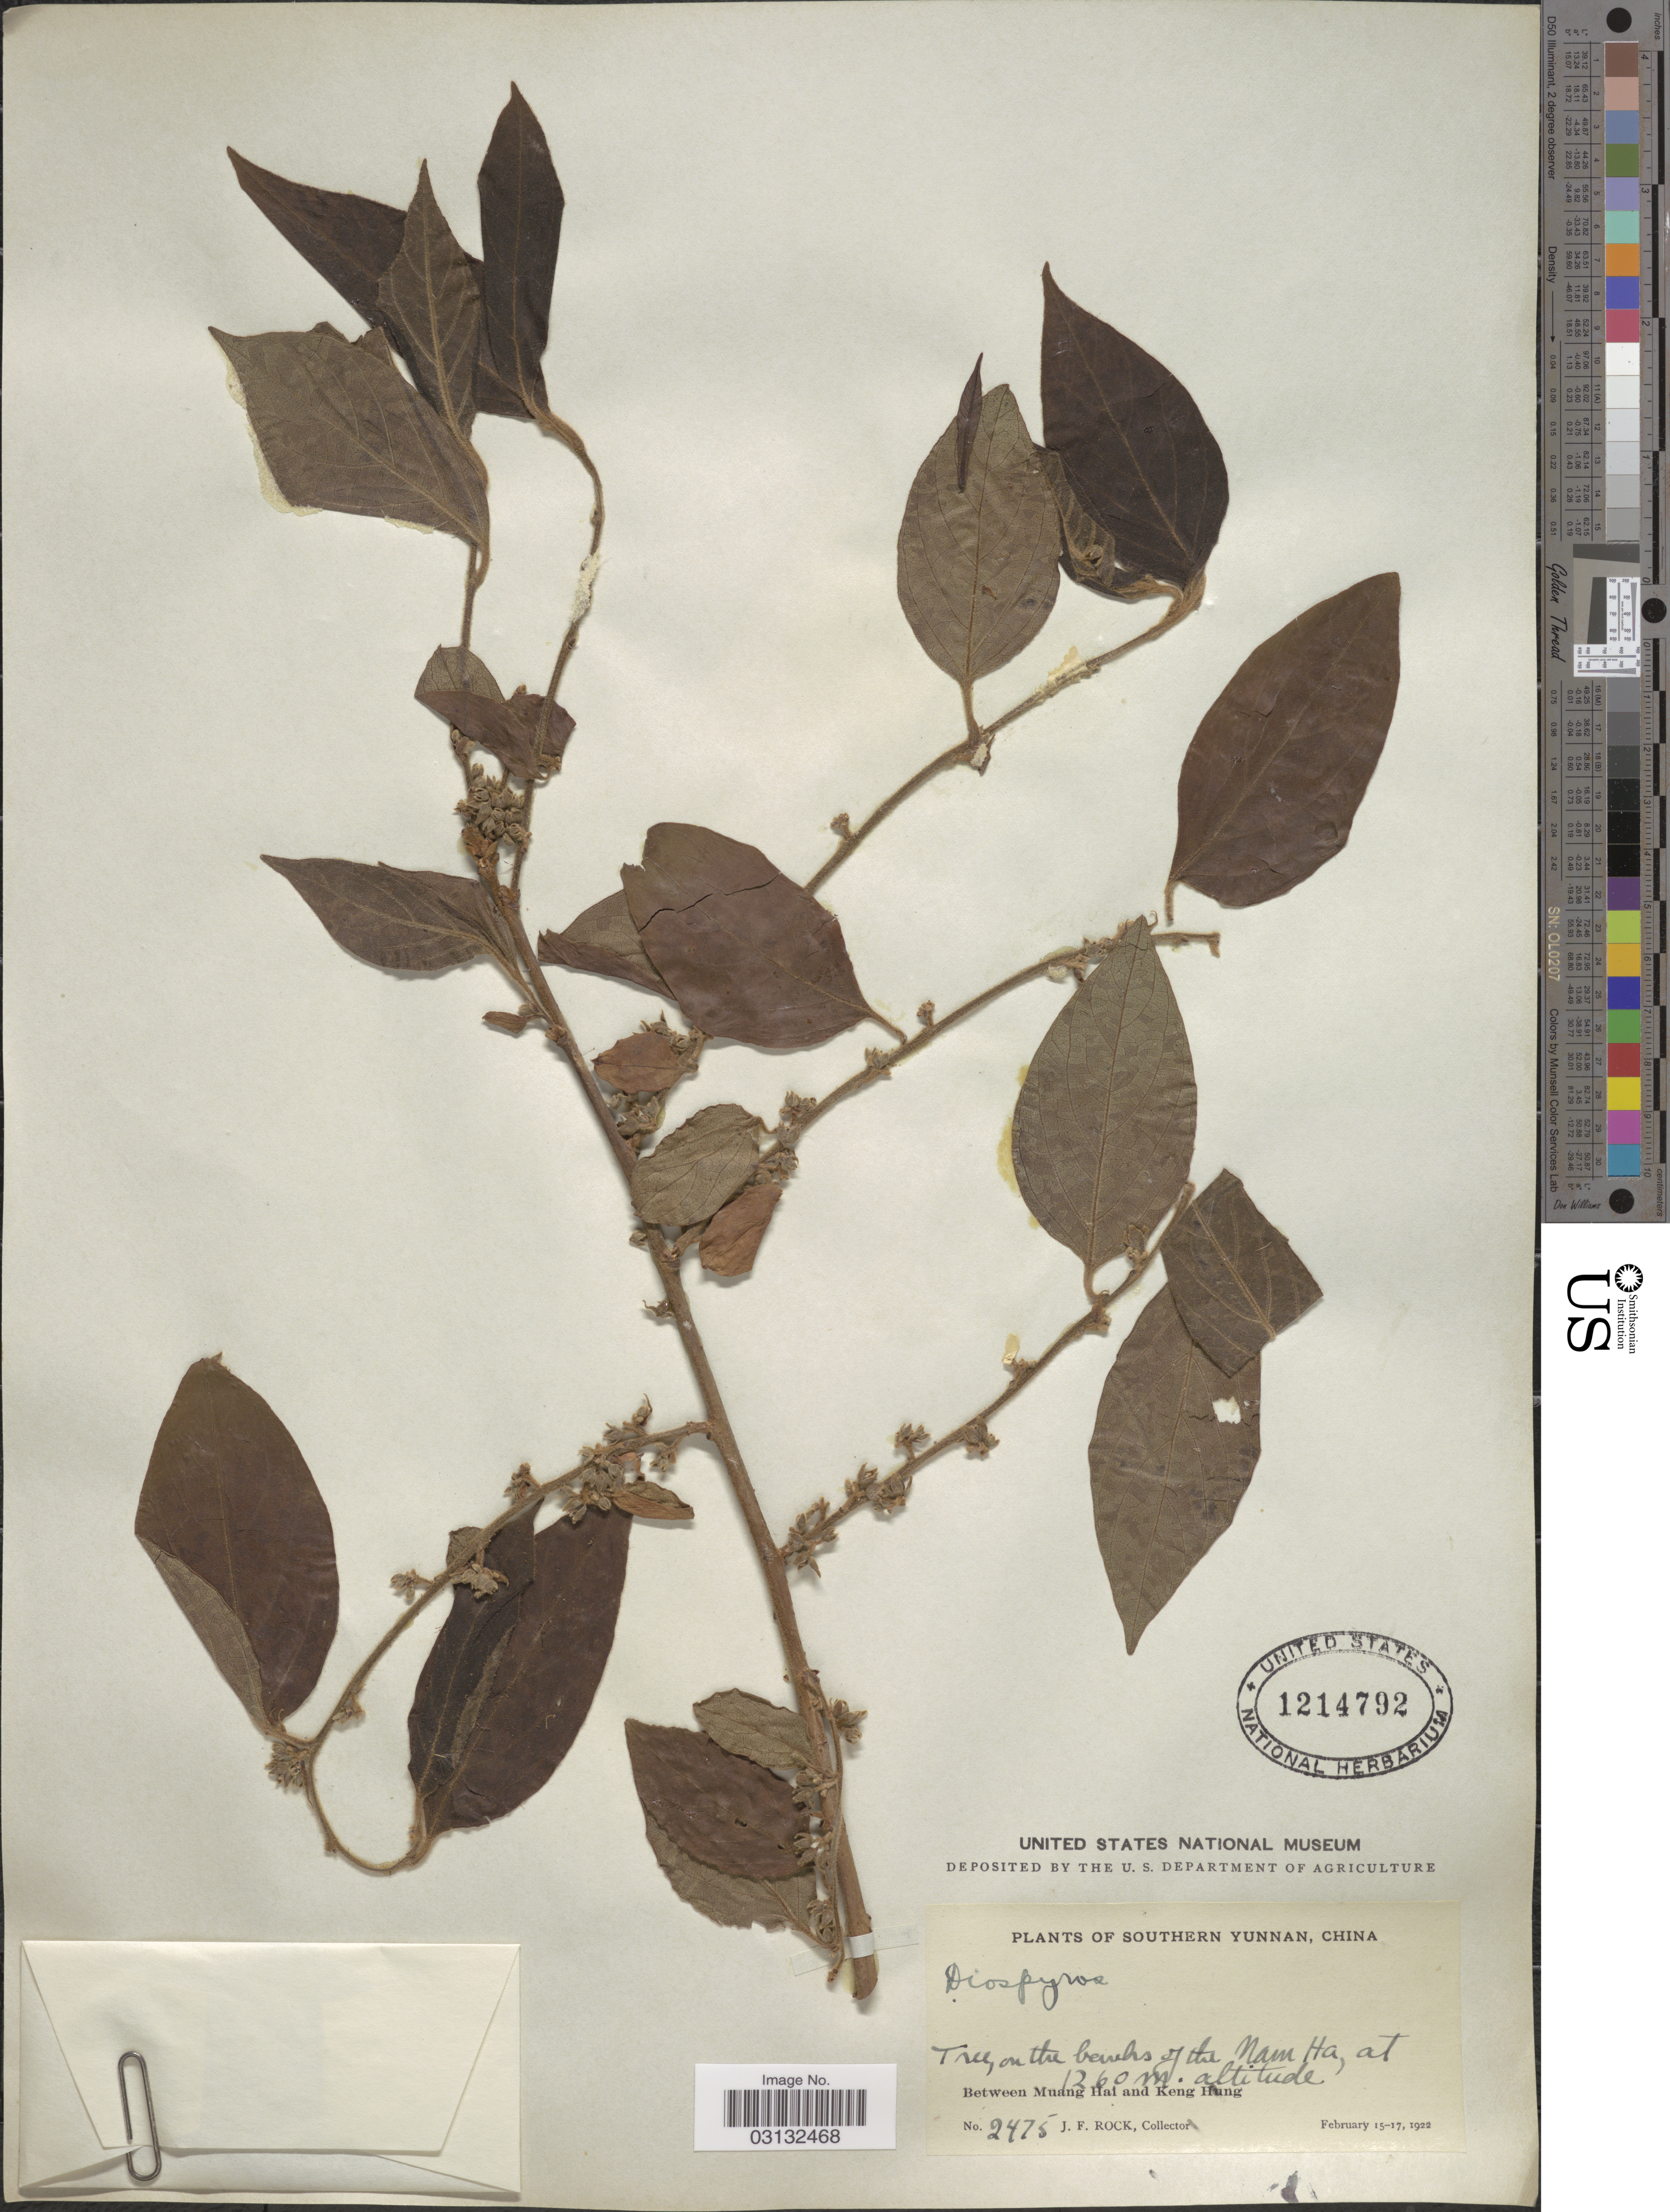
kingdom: Plantae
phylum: Tracheophyta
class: Magnoliopsida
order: Ericales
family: Ebenaceae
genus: Diospyros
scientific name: Diospyros sp.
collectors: J. Rock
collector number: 2475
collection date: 1922-02-15/1922-02-17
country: China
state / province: Yunnan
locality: Southern Yunnan. Between Muang Hai and Keng Hung. On the banks of the Nam Ha.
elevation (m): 1260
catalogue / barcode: US 1214792